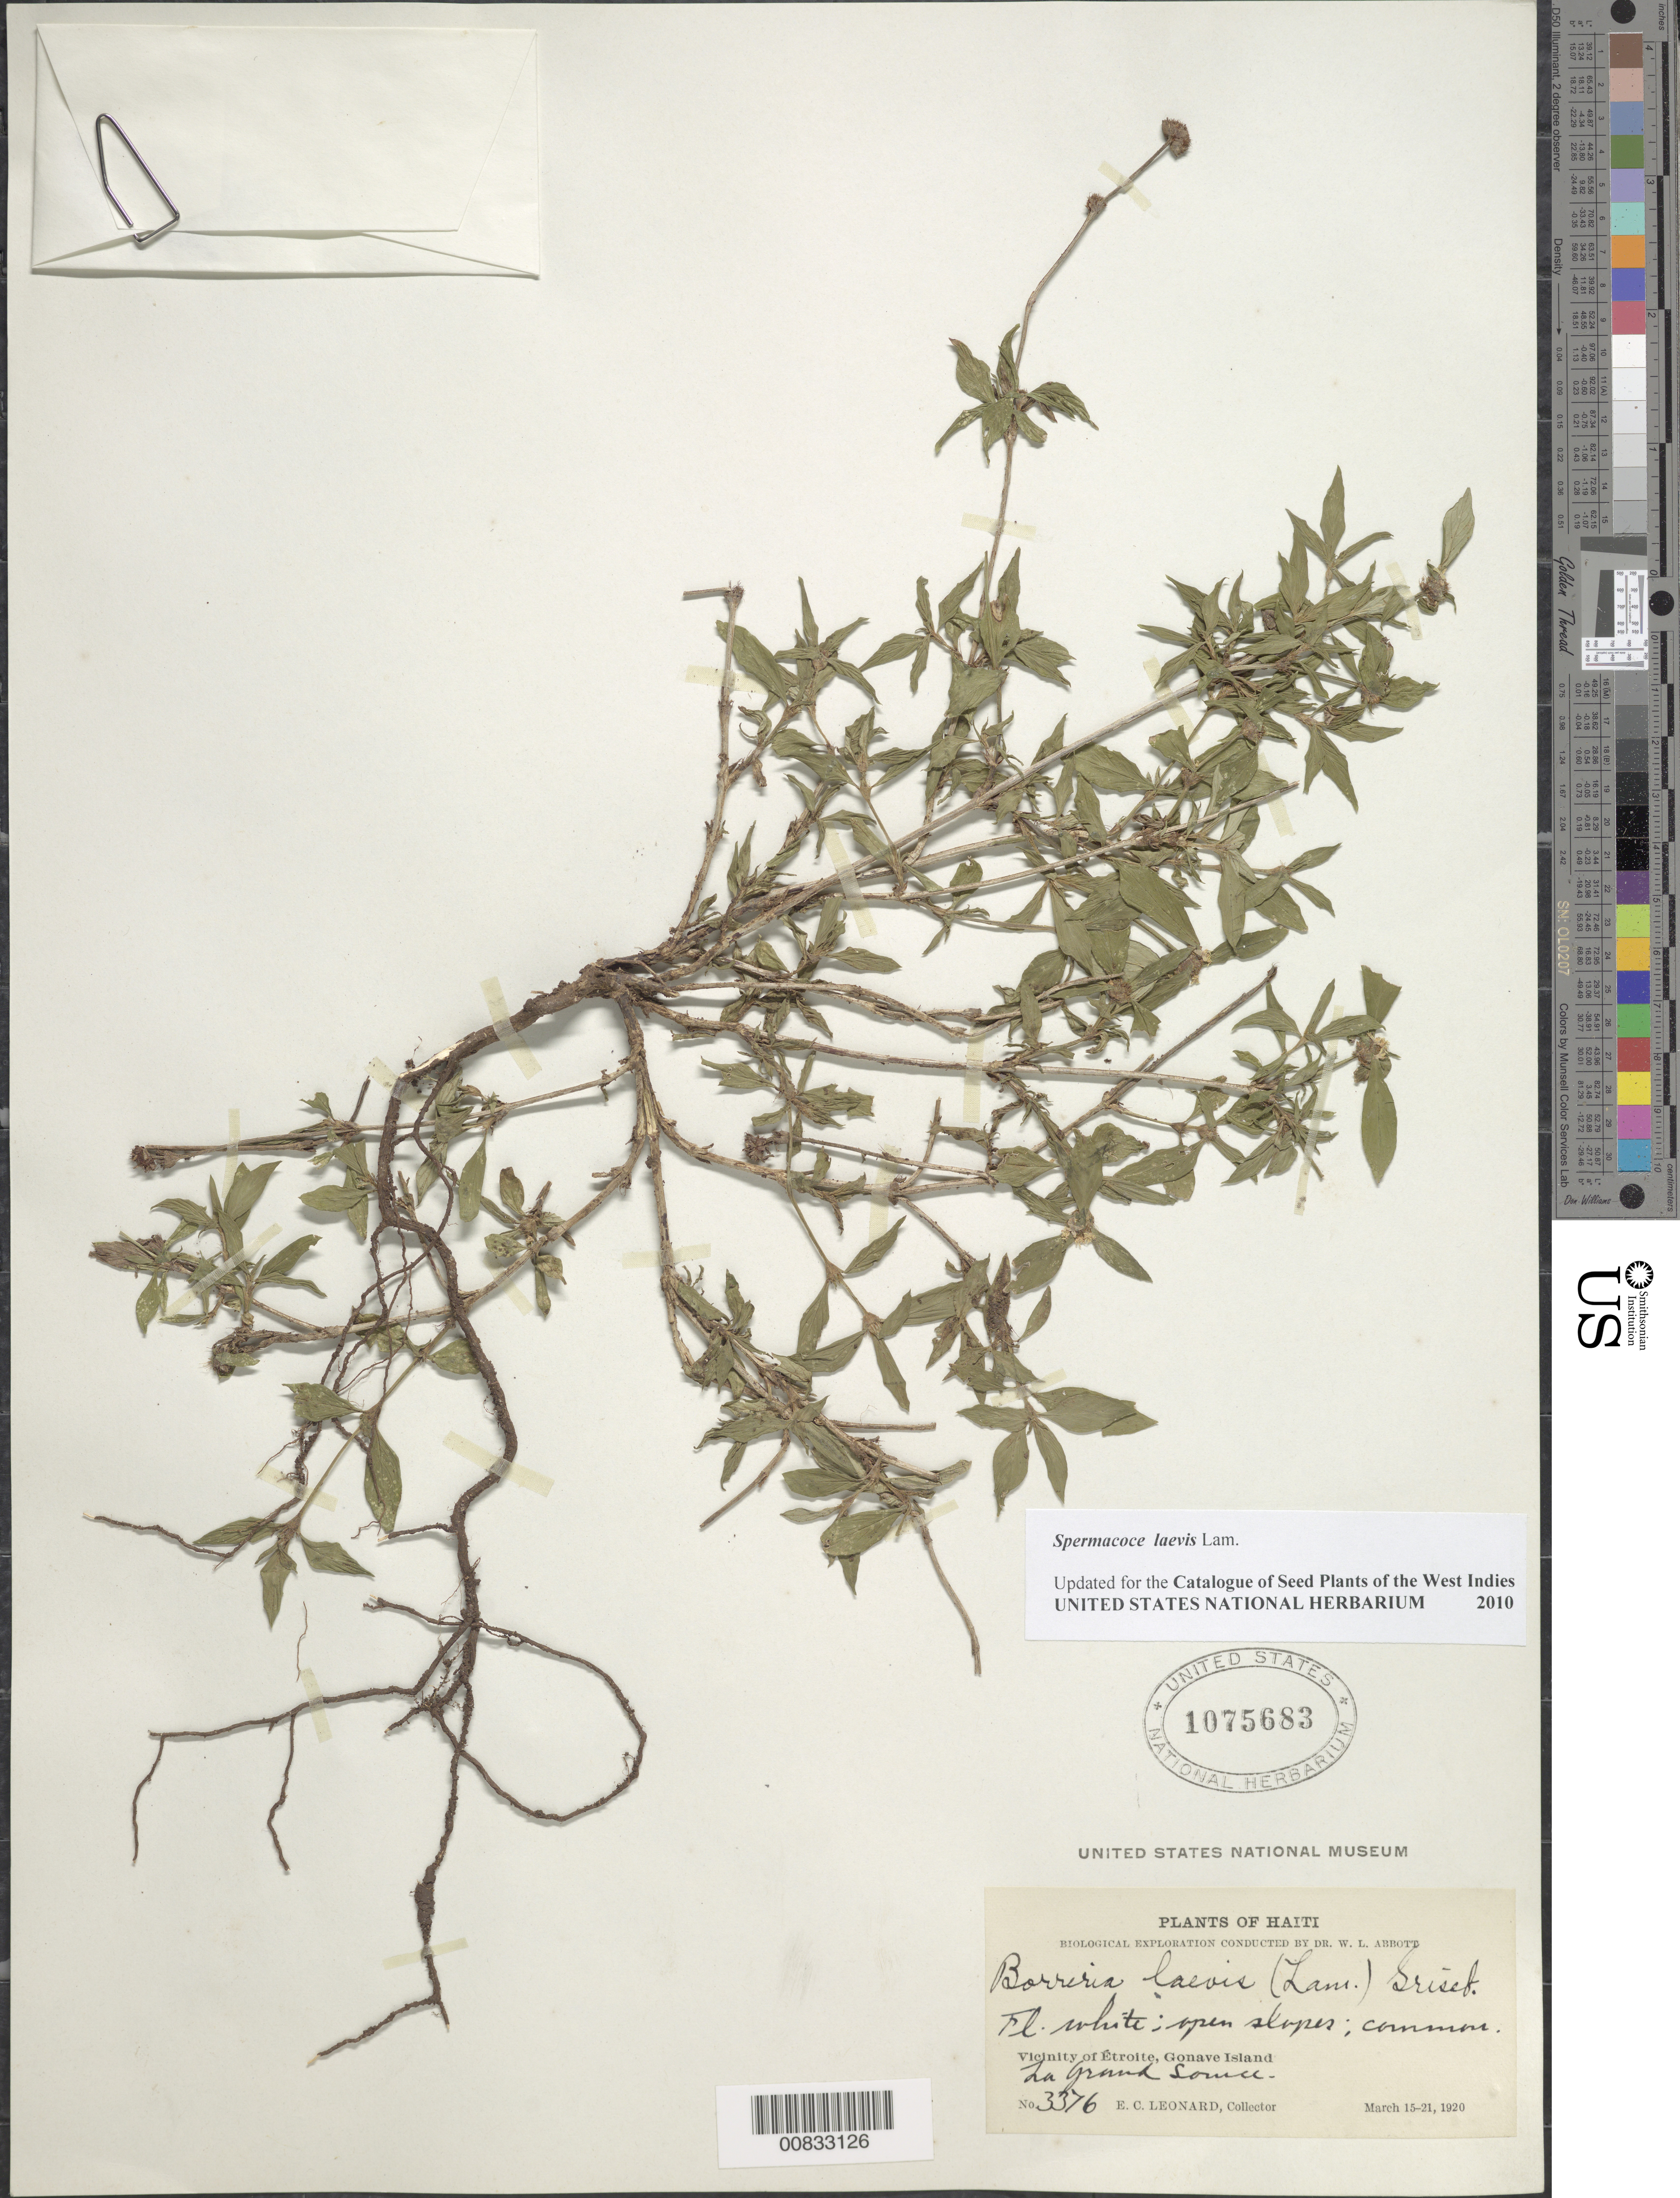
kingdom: Plantae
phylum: Tracheophyta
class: Magnoliopsida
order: Gentianales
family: Rubiaceae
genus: Spermacoce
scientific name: Spermacoce laevis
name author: Lam.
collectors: E. C. Leonard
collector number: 3376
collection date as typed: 15 Mar 1920 to 21 Mar 1920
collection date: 1920-03-15/1920-03-21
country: Haiti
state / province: Ouest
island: Île de la Gonâve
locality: Vicinity of Étroite, La Grand Source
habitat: Open slopes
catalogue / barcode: US 1075683